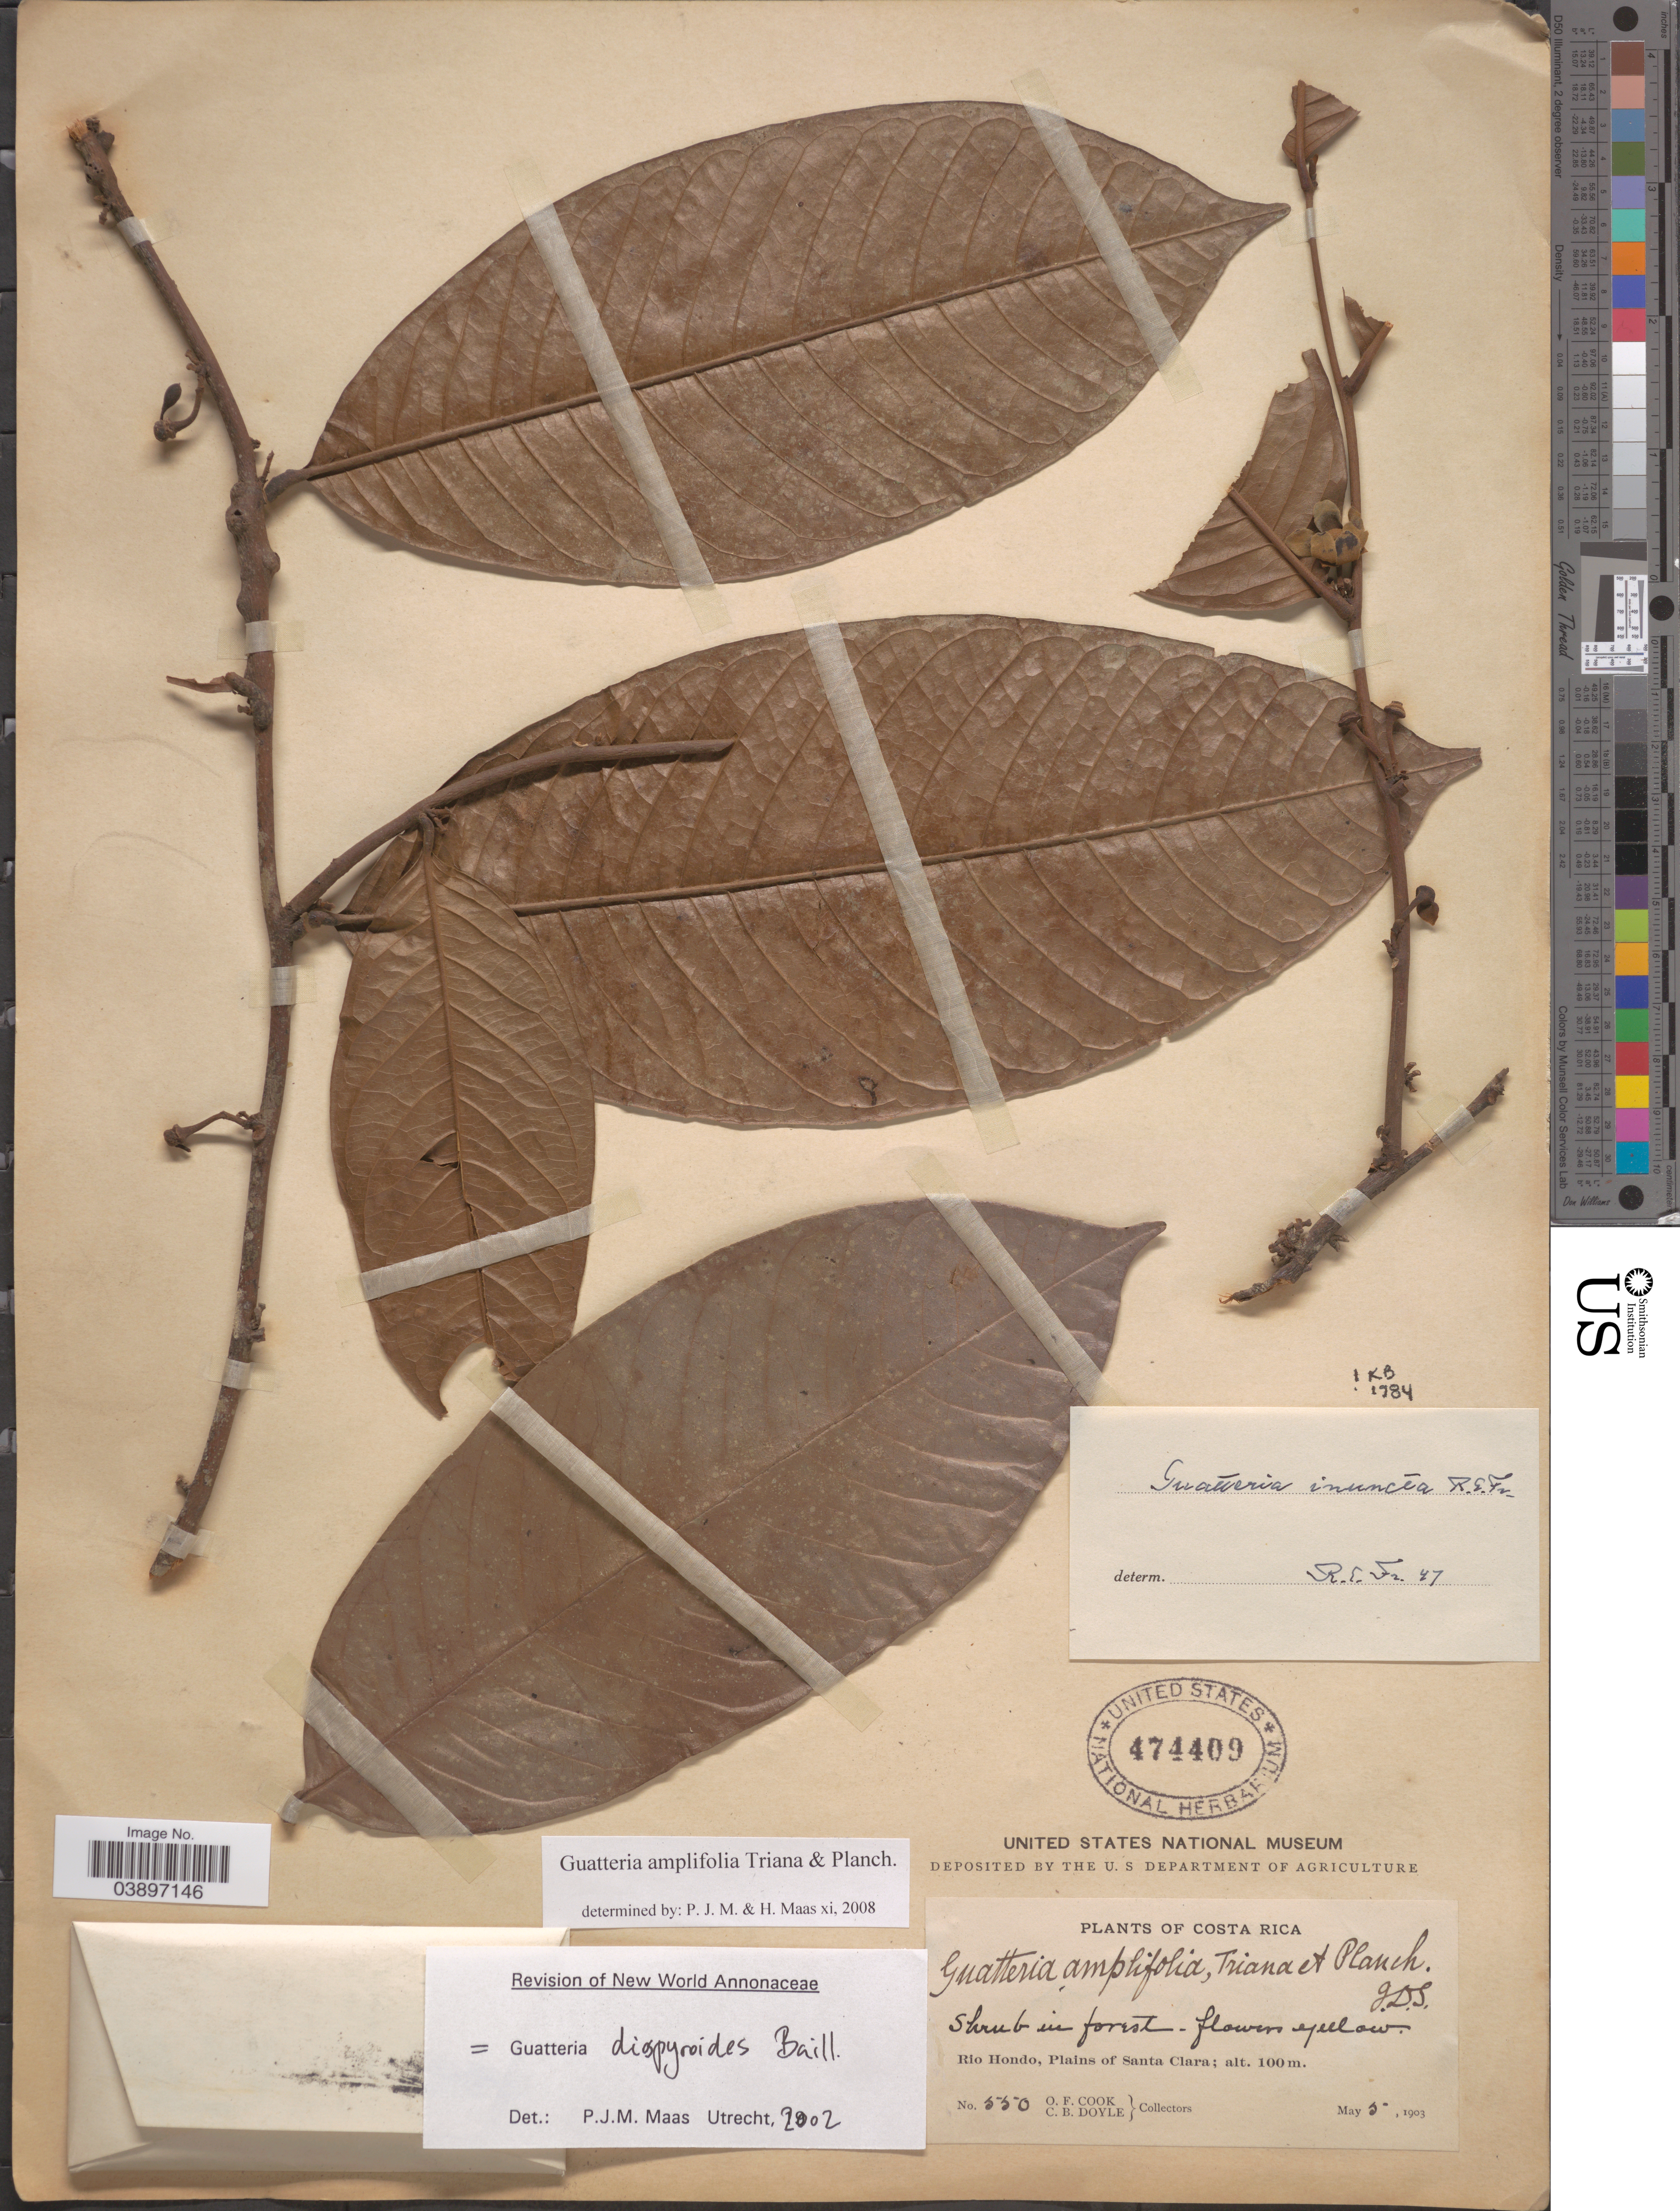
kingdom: Plantae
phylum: Tracheophyta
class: Magnoliopsida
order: Magnoliales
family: Annonaceae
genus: Guatteria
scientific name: Guatteria amplifolia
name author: Triana & Planch.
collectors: O. F. Cook & C. Doyle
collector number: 550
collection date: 1903-05-05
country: Costa Rica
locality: Rio Hondo, Plains of Santa Clara.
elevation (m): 100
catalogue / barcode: US 474409